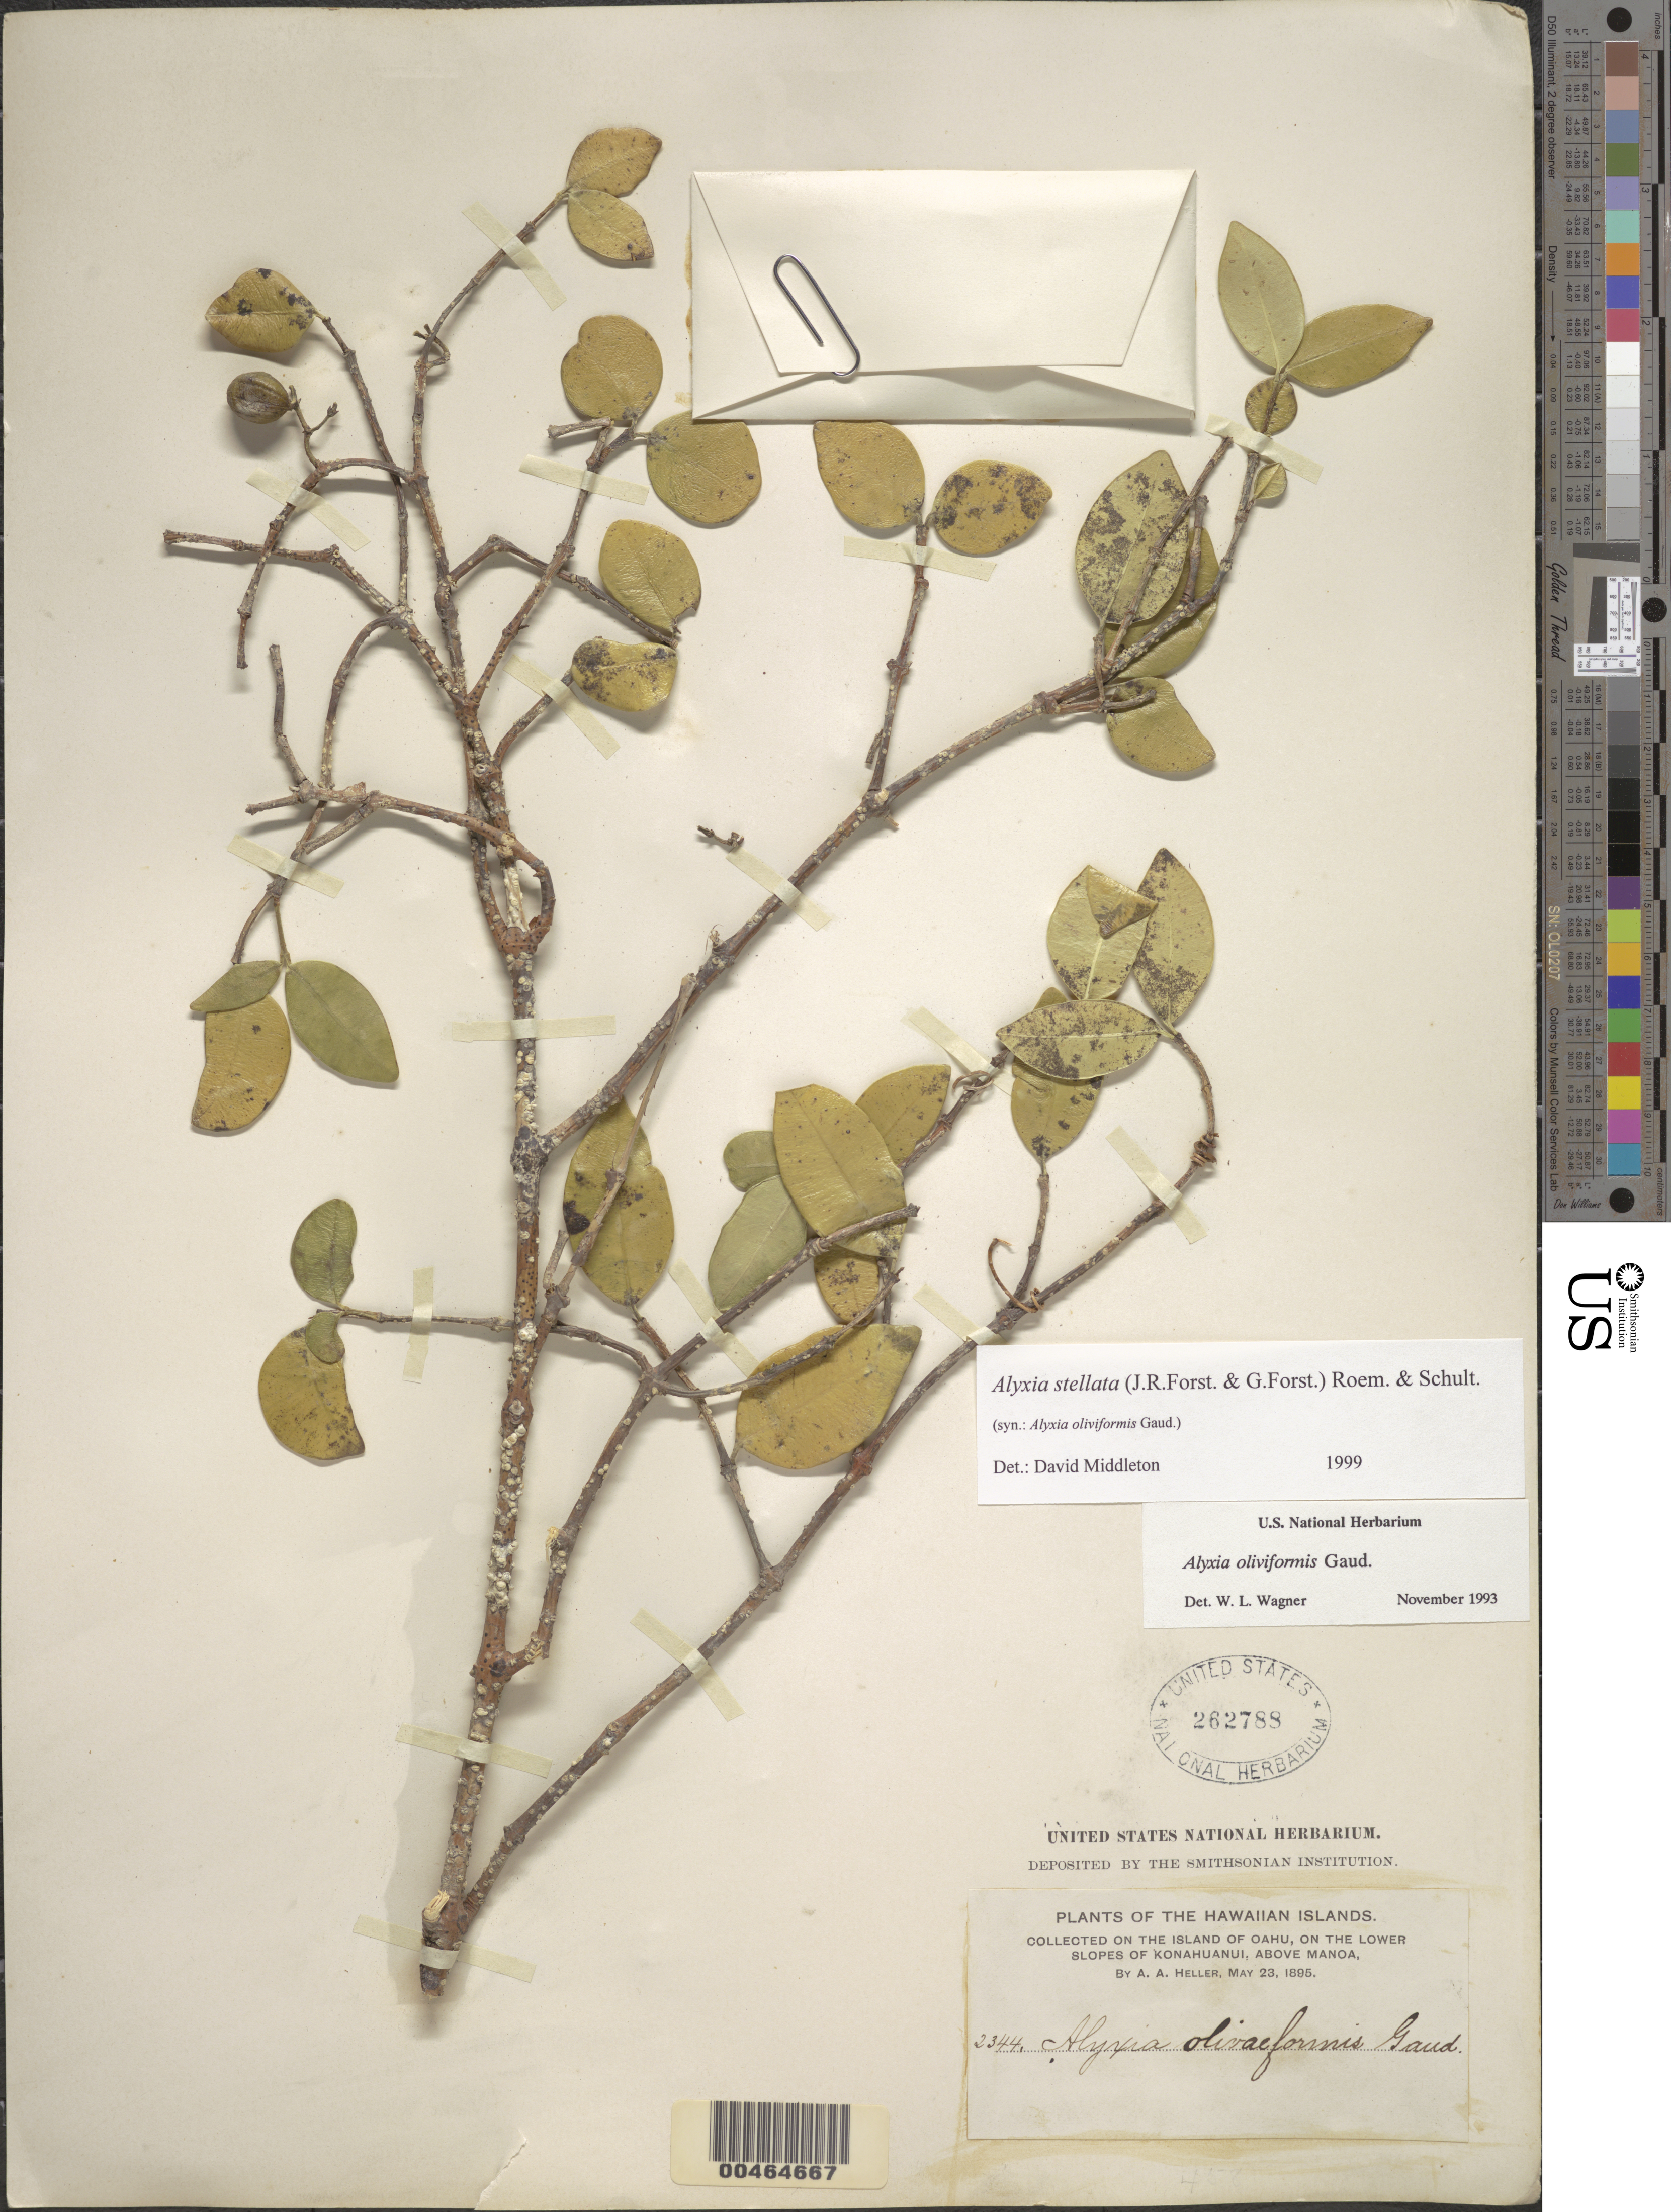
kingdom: Plantae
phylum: Tracheophyta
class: Magnoliopsida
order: Gentianales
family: Apocynaceae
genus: Alyxia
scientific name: Alyxia stellata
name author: (J.R. Forst. & G. Forst.) Roem. & Schult.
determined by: Middleton, D. J.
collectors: A. A. Heller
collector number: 2344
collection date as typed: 23 May 1895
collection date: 1895-05-23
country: United States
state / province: Hawaii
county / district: Honolulu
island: Oahu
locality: on the lower slopes of Konahuanui, above Manoa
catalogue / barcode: US 262788